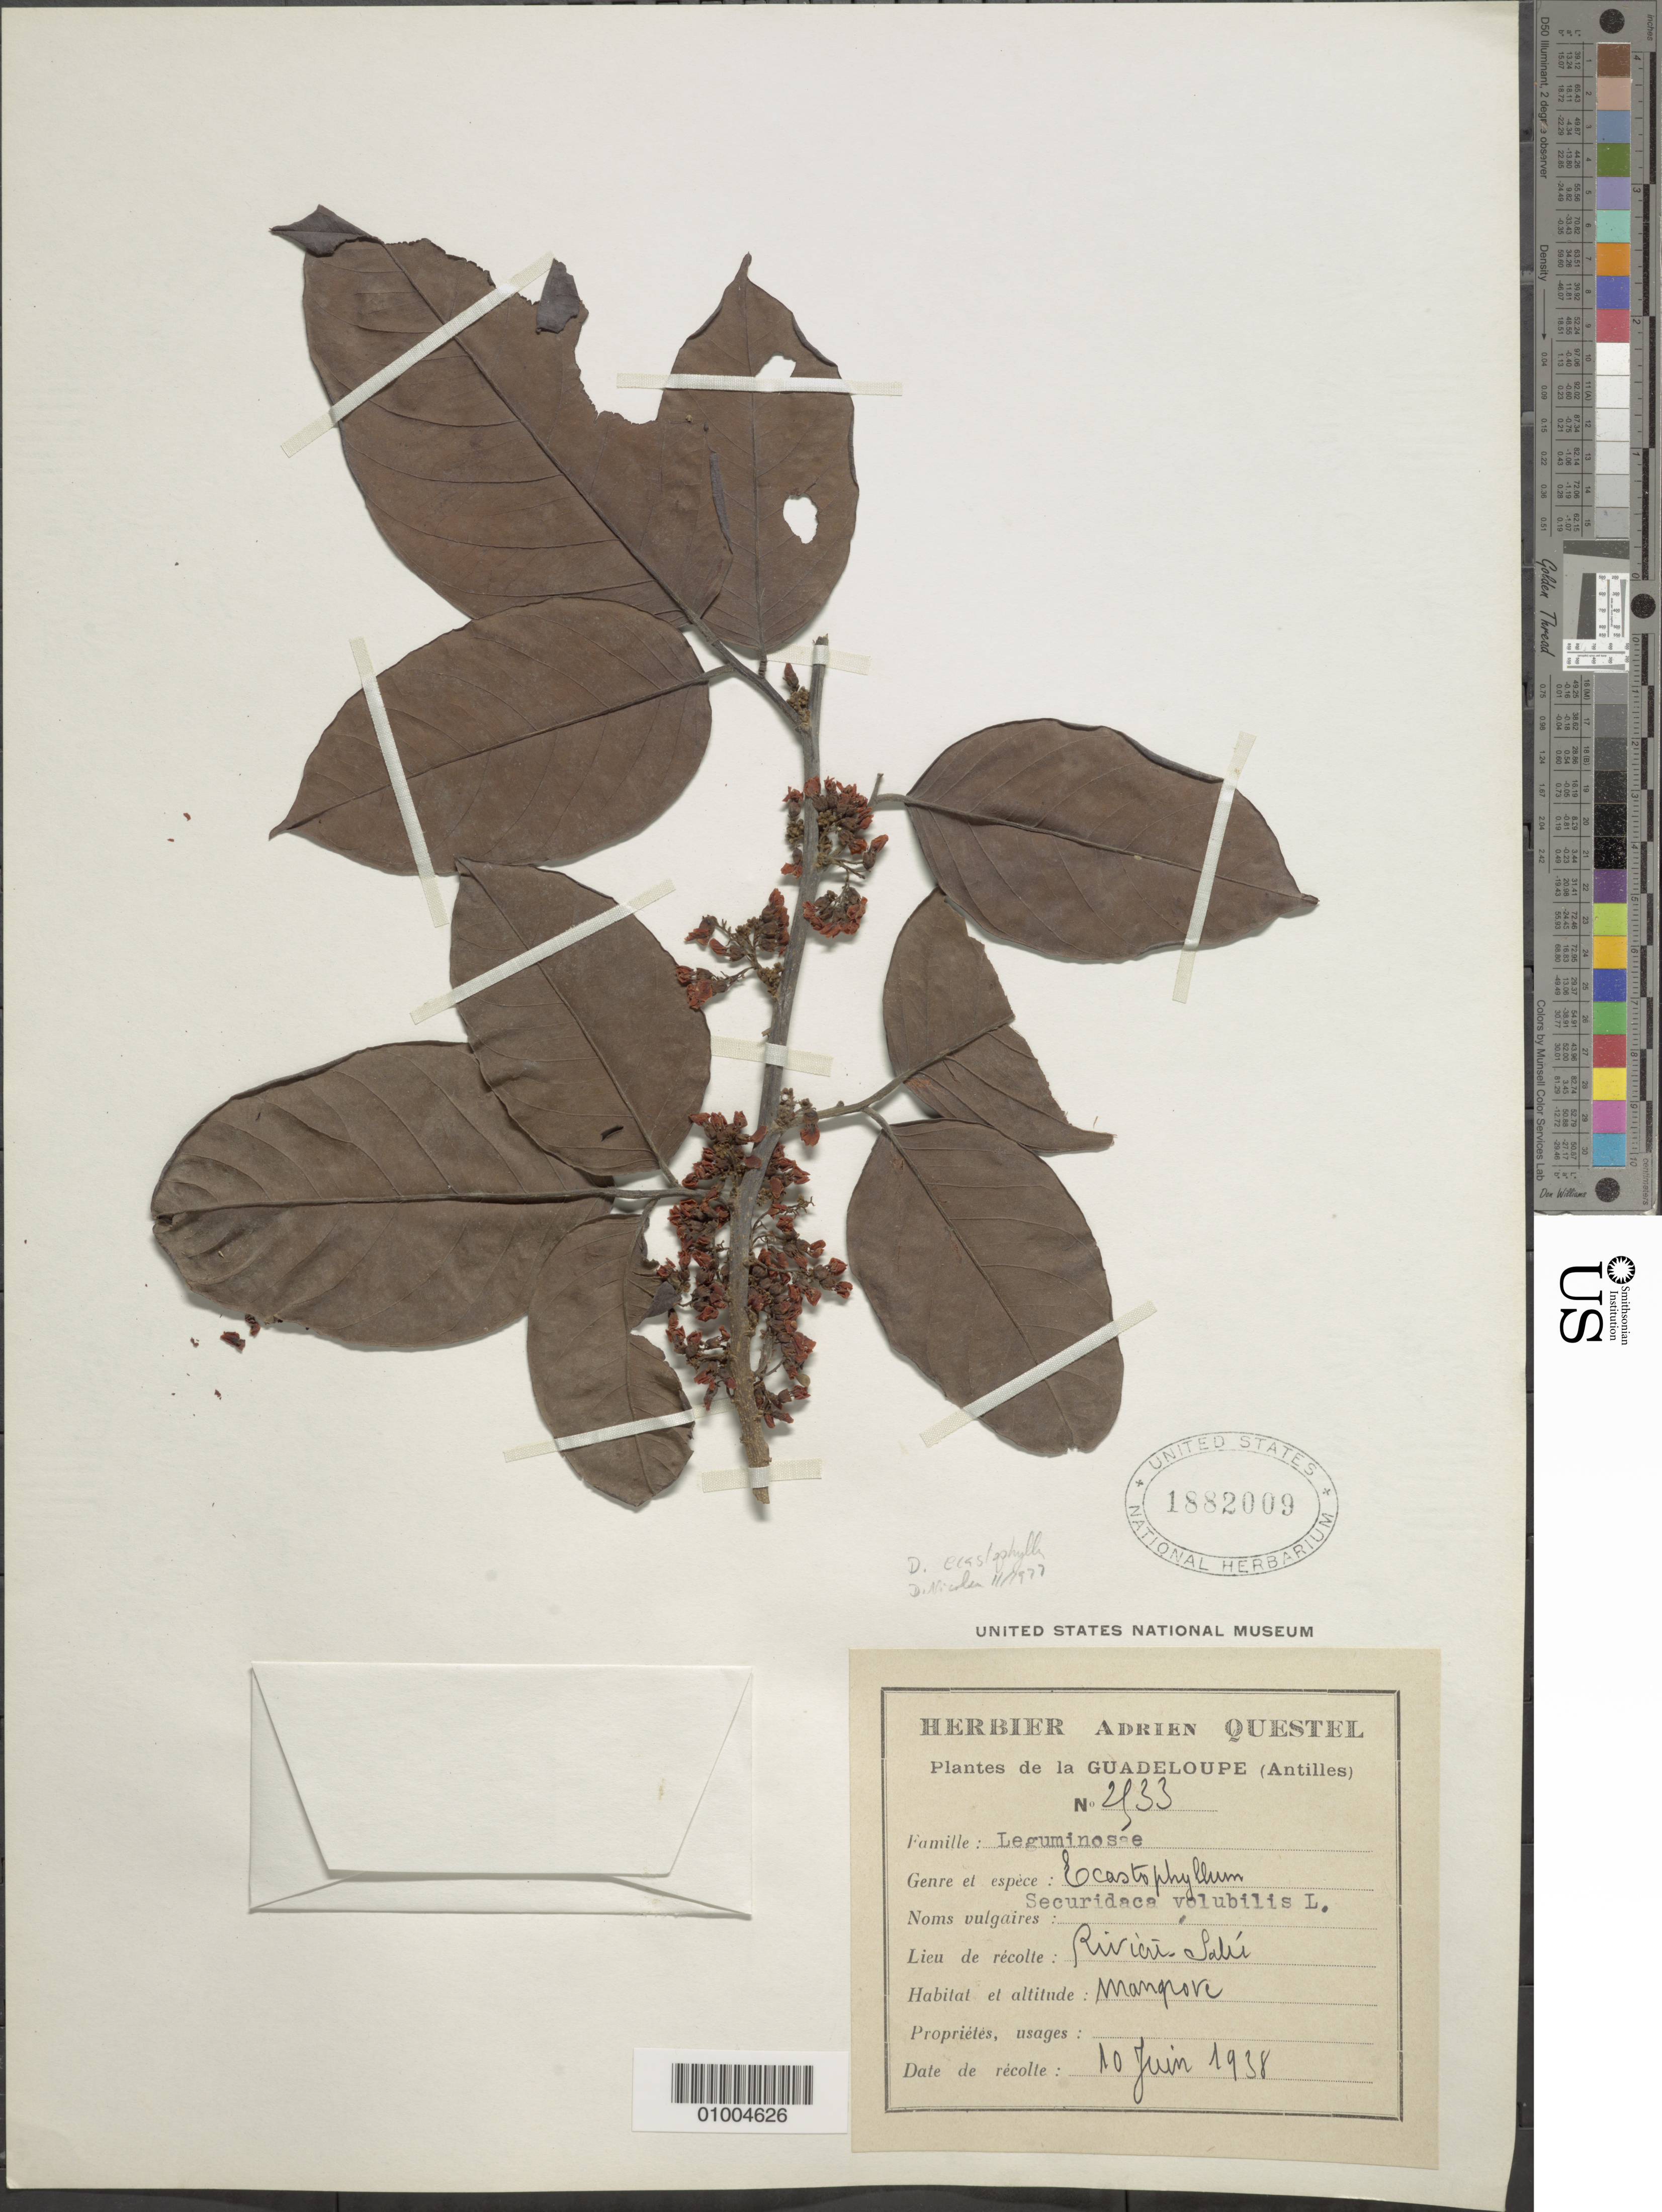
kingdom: Plantae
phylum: Tracheophyta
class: Magnoliopsida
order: Fabales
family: Polygalaceae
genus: Securidaca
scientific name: Securidaca volubilis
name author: L.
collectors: A. Questel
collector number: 2433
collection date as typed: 10 Jun 1938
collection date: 1938-06-10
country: Guadeloupe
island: Basse Terre [Guadeloupe]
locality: Mangrove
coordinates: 0 N, 0 E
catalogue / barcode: US 1882009